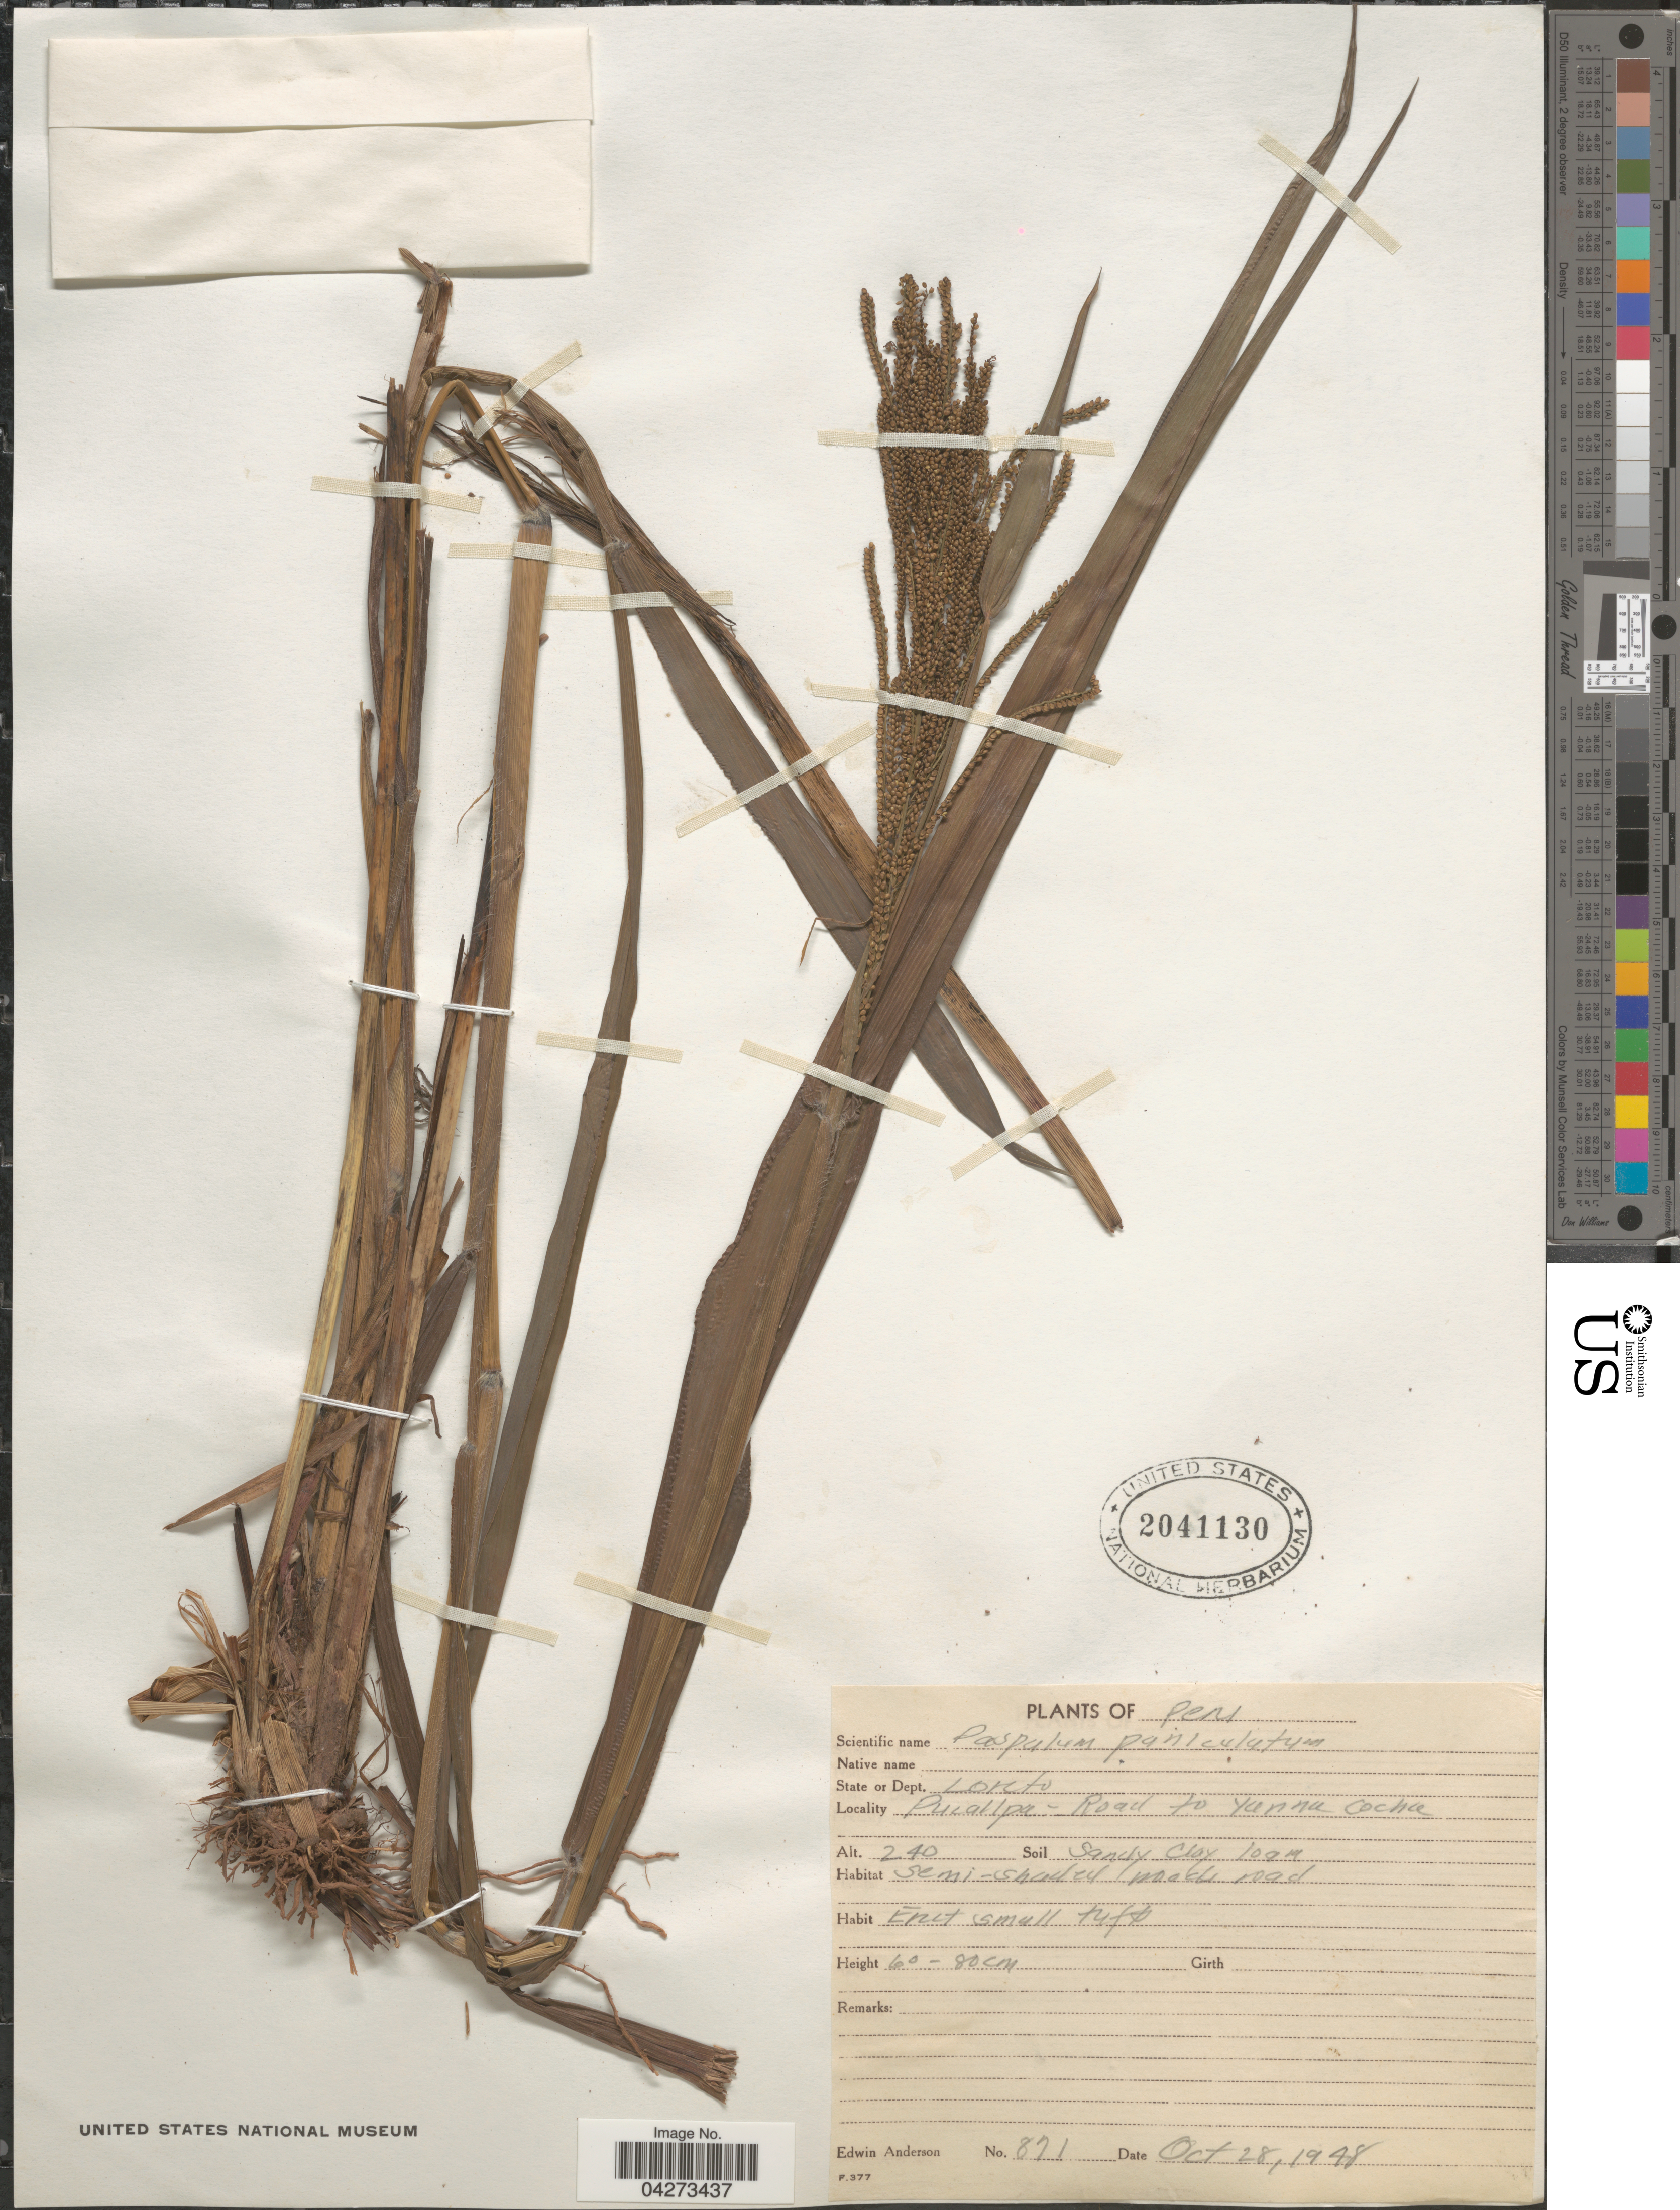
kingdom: Plantae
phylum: Tracheophyta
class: Liliopsida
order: Poales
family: Poaceae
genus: Paspalum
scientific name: Paspalum paniculatum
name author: L.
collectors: E. Anderson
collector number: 871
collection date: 1948-10-28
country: Peru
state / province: Loreto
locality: State or Dept. Loreto. Pucallpa- Road to Yarina Cocha.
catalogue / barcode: US 2041130